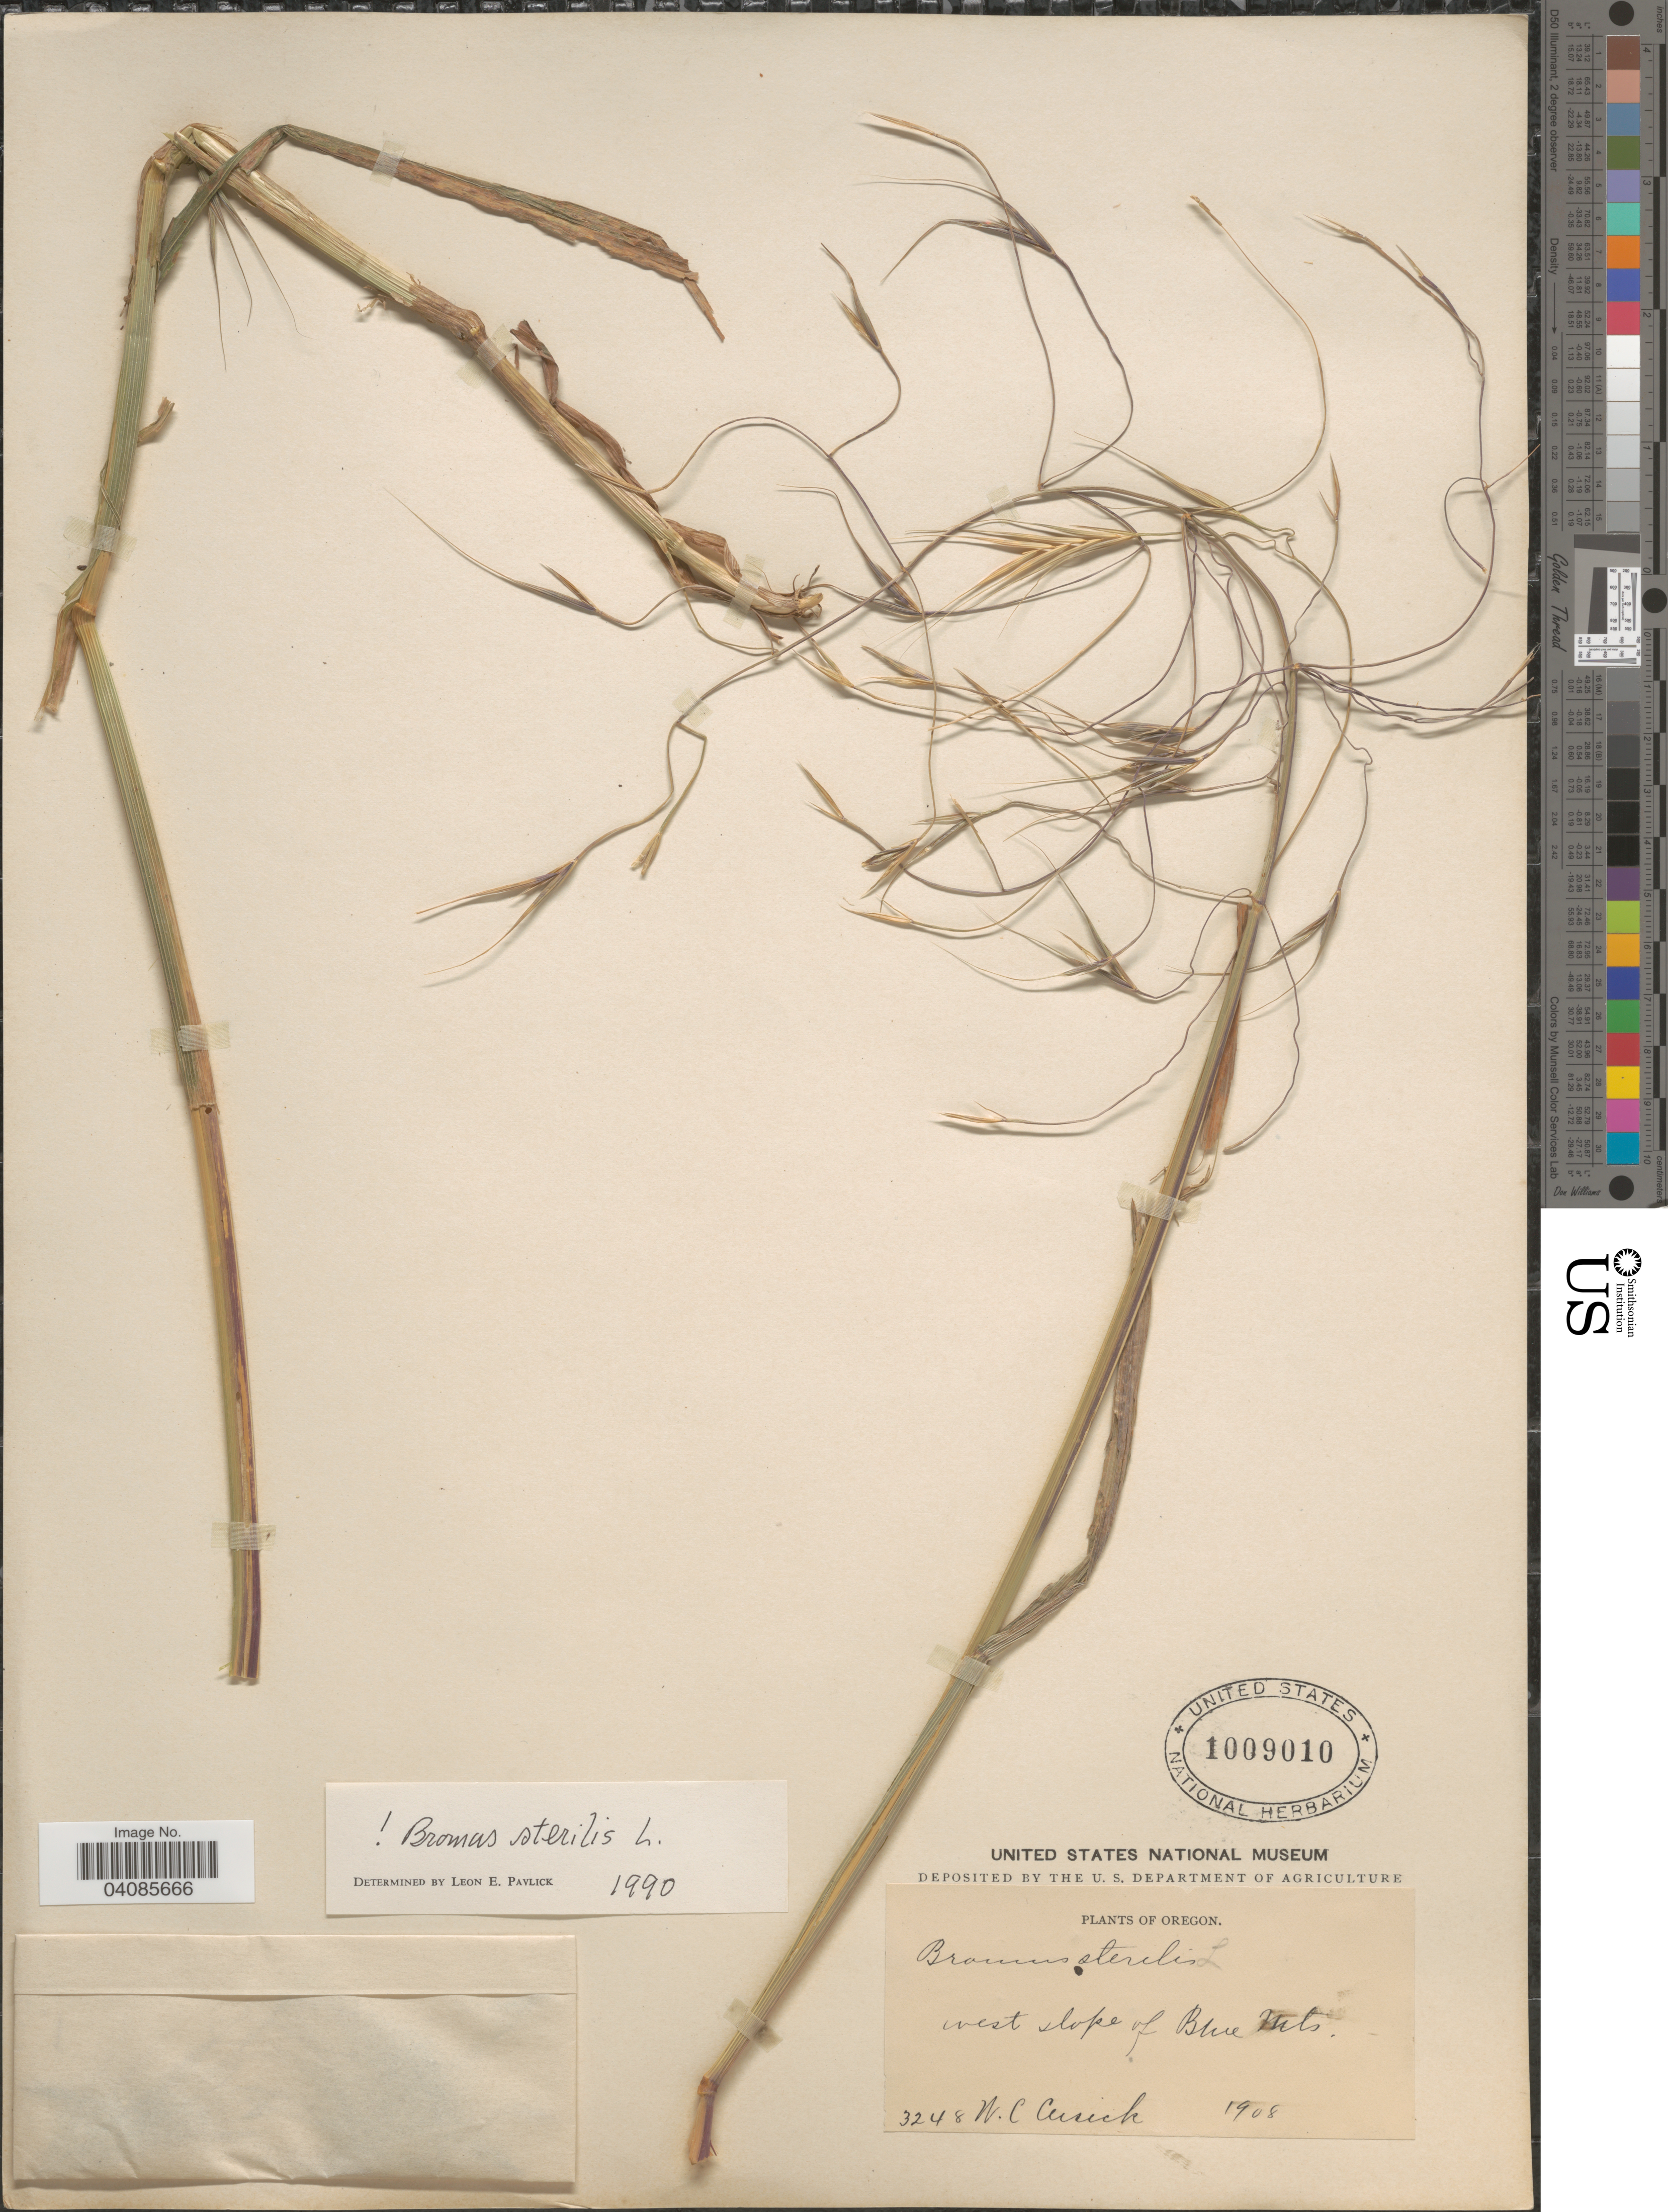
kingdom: Plantae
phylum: Tracheophyta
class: Liliopsida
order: Poales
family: Poaceae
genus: Bromus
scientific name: Bromus sterilis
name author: L.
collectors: W. C. Cusick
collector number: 3248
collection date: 1908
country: United States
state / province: Oregon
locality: West slope of Blue Mts.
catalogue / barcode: US 1009010